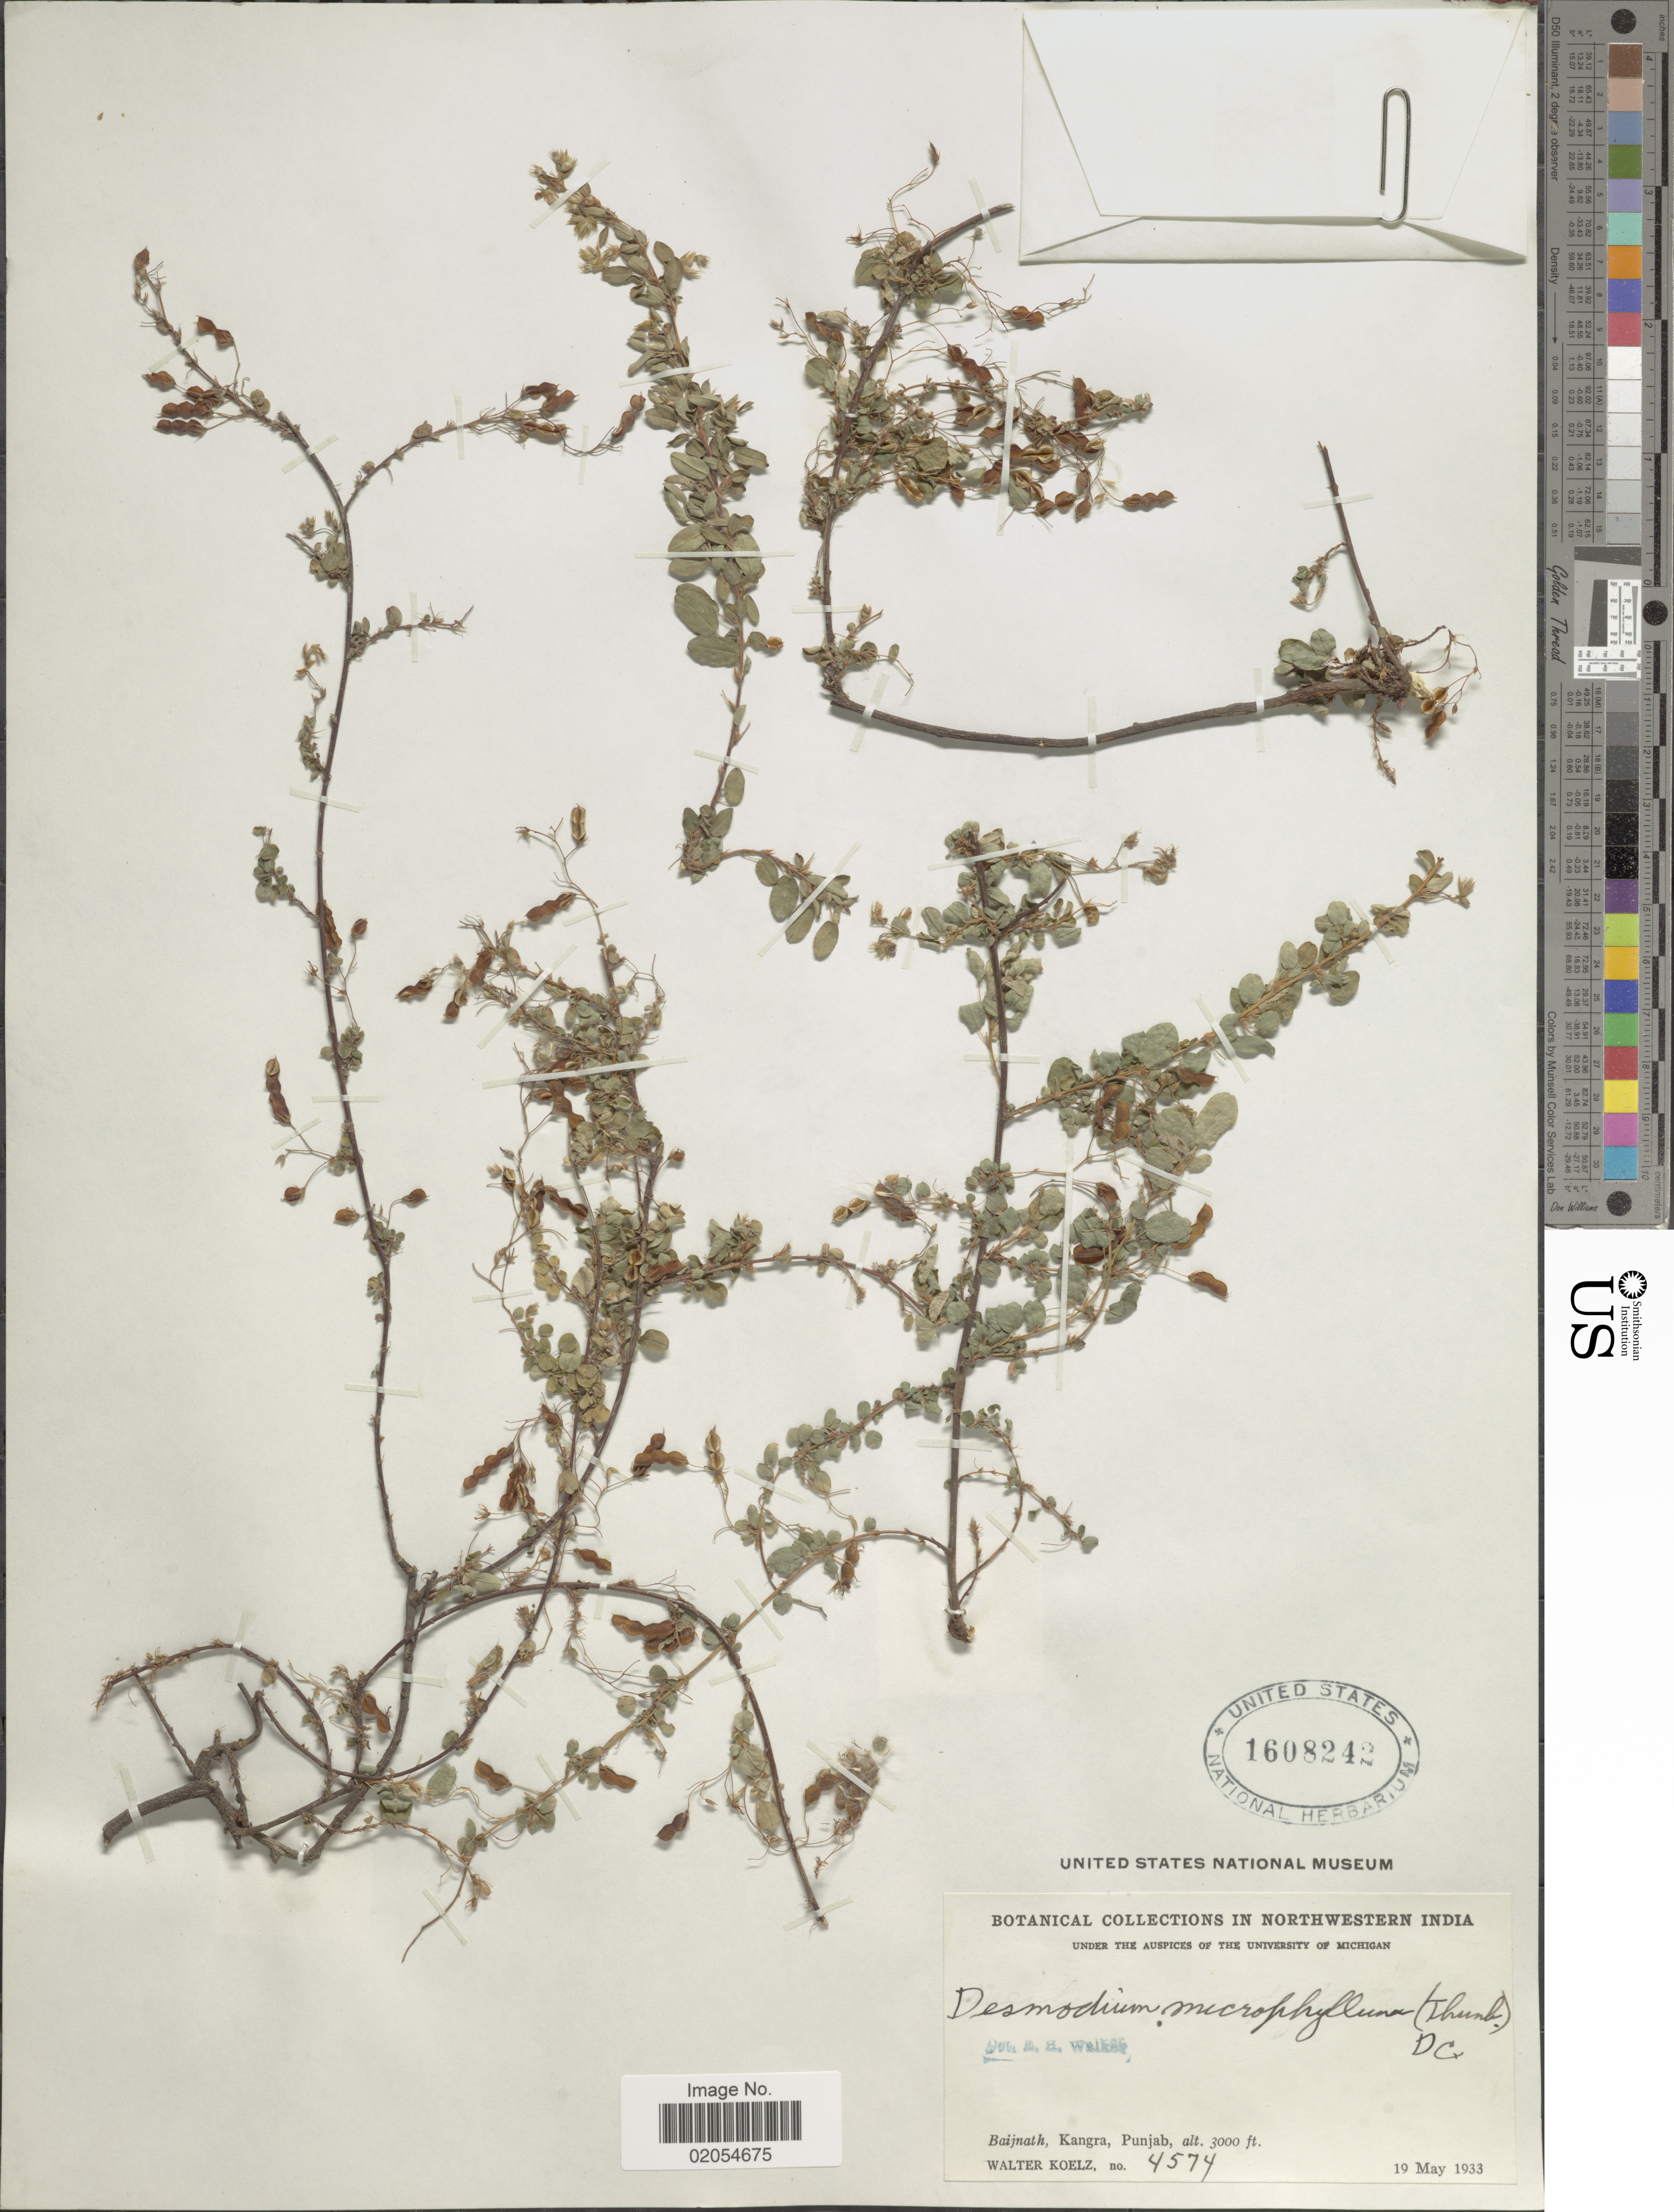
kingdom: Plantae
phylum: Tracheophyta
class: Magnoliopsida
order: Fabales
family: Fabaceae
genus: Leptodesmia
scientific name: Leptodesmia microphylla var. microphylla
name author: (Thunb.) H. Ohashi & K. Ohashi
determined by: Strong, Mark T., (BOT), Smithsonian Institution - National Museum of Natural History (UNITED STATES)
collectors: W. N. Koelz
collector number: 4574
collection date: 1933-05-19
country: India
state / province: Punjab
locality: Northwestern India. Baijnath, Kangra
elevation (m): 914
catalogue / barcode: US 1608242